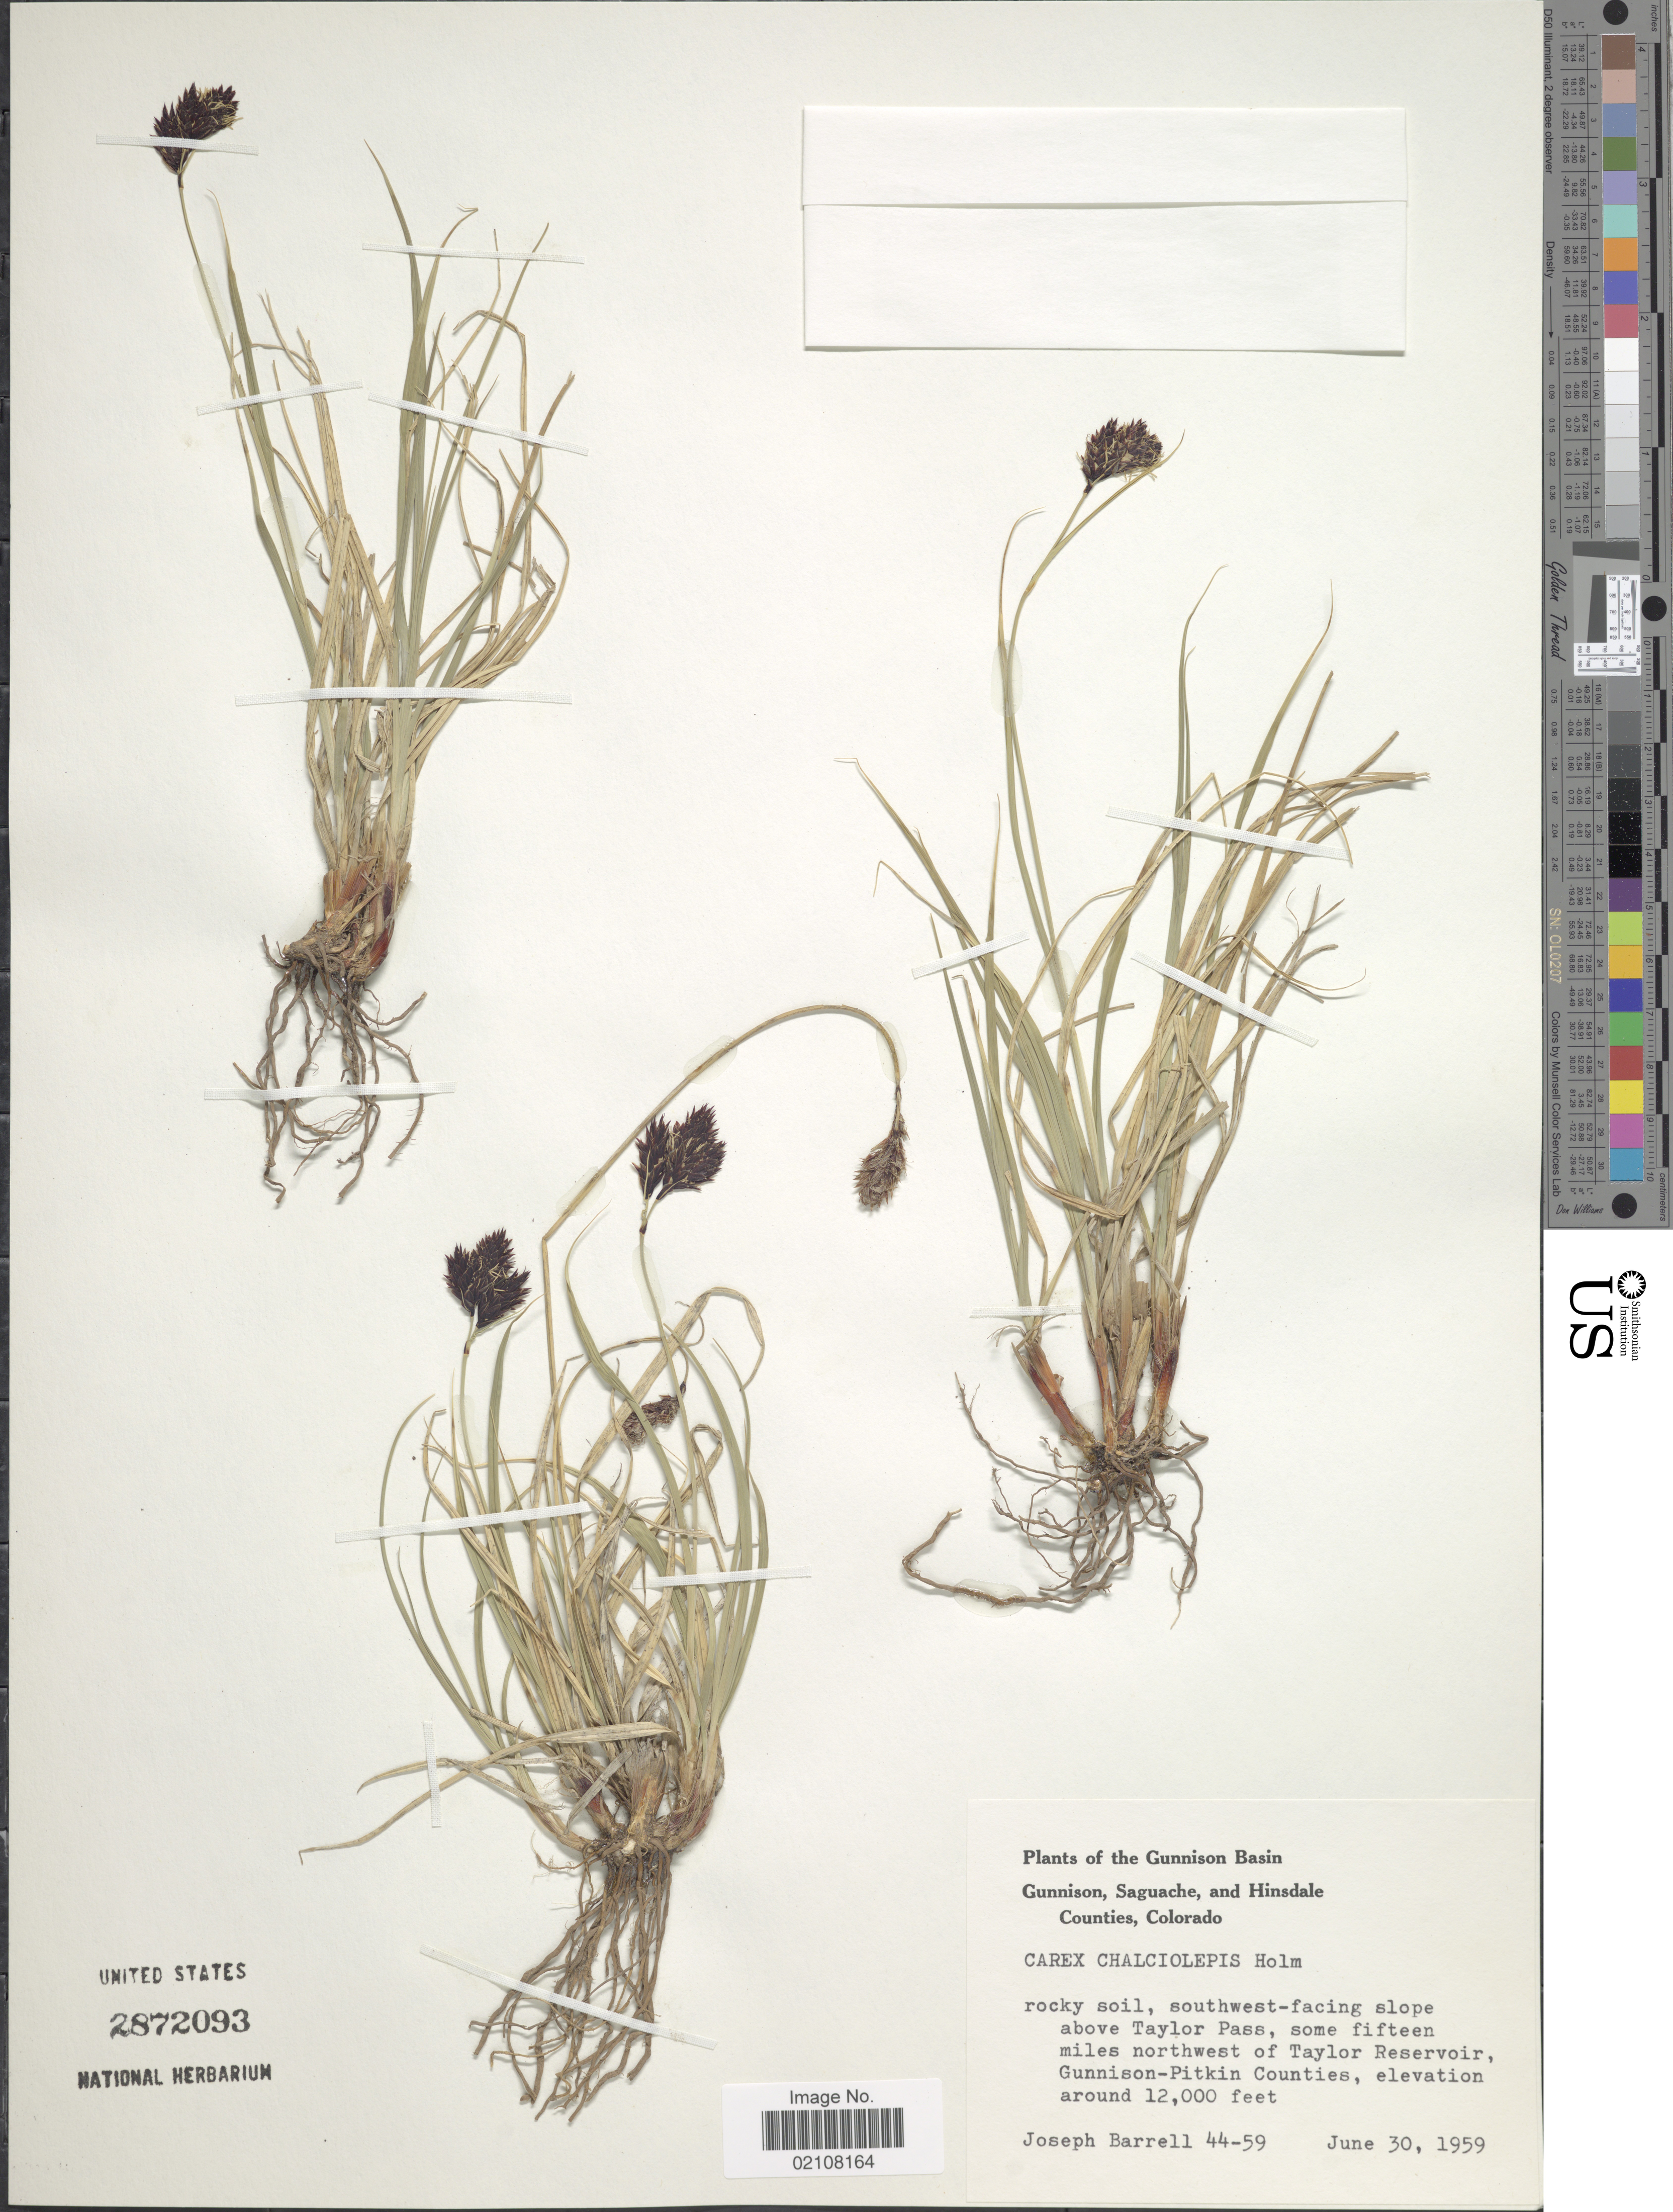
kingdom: Plantae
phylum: Tracheophyta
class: Liliopsida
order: Poales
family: Cyperaceae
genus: Carex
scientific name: Carex chalciolepis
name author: Holm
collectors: J. Barrell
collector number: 44-59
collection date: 1959-06-30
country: United States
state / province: Colorado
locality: Gunnison Basin, Gunnison, Saguache, and Hinsdale Counties, rocky soil, southwest-facing slope above Taylor Pass, some fifteen miles northwest of Taylor Reservoir, Gunnison-Pitkin Counties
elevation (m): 3658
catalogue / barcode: US 2872093